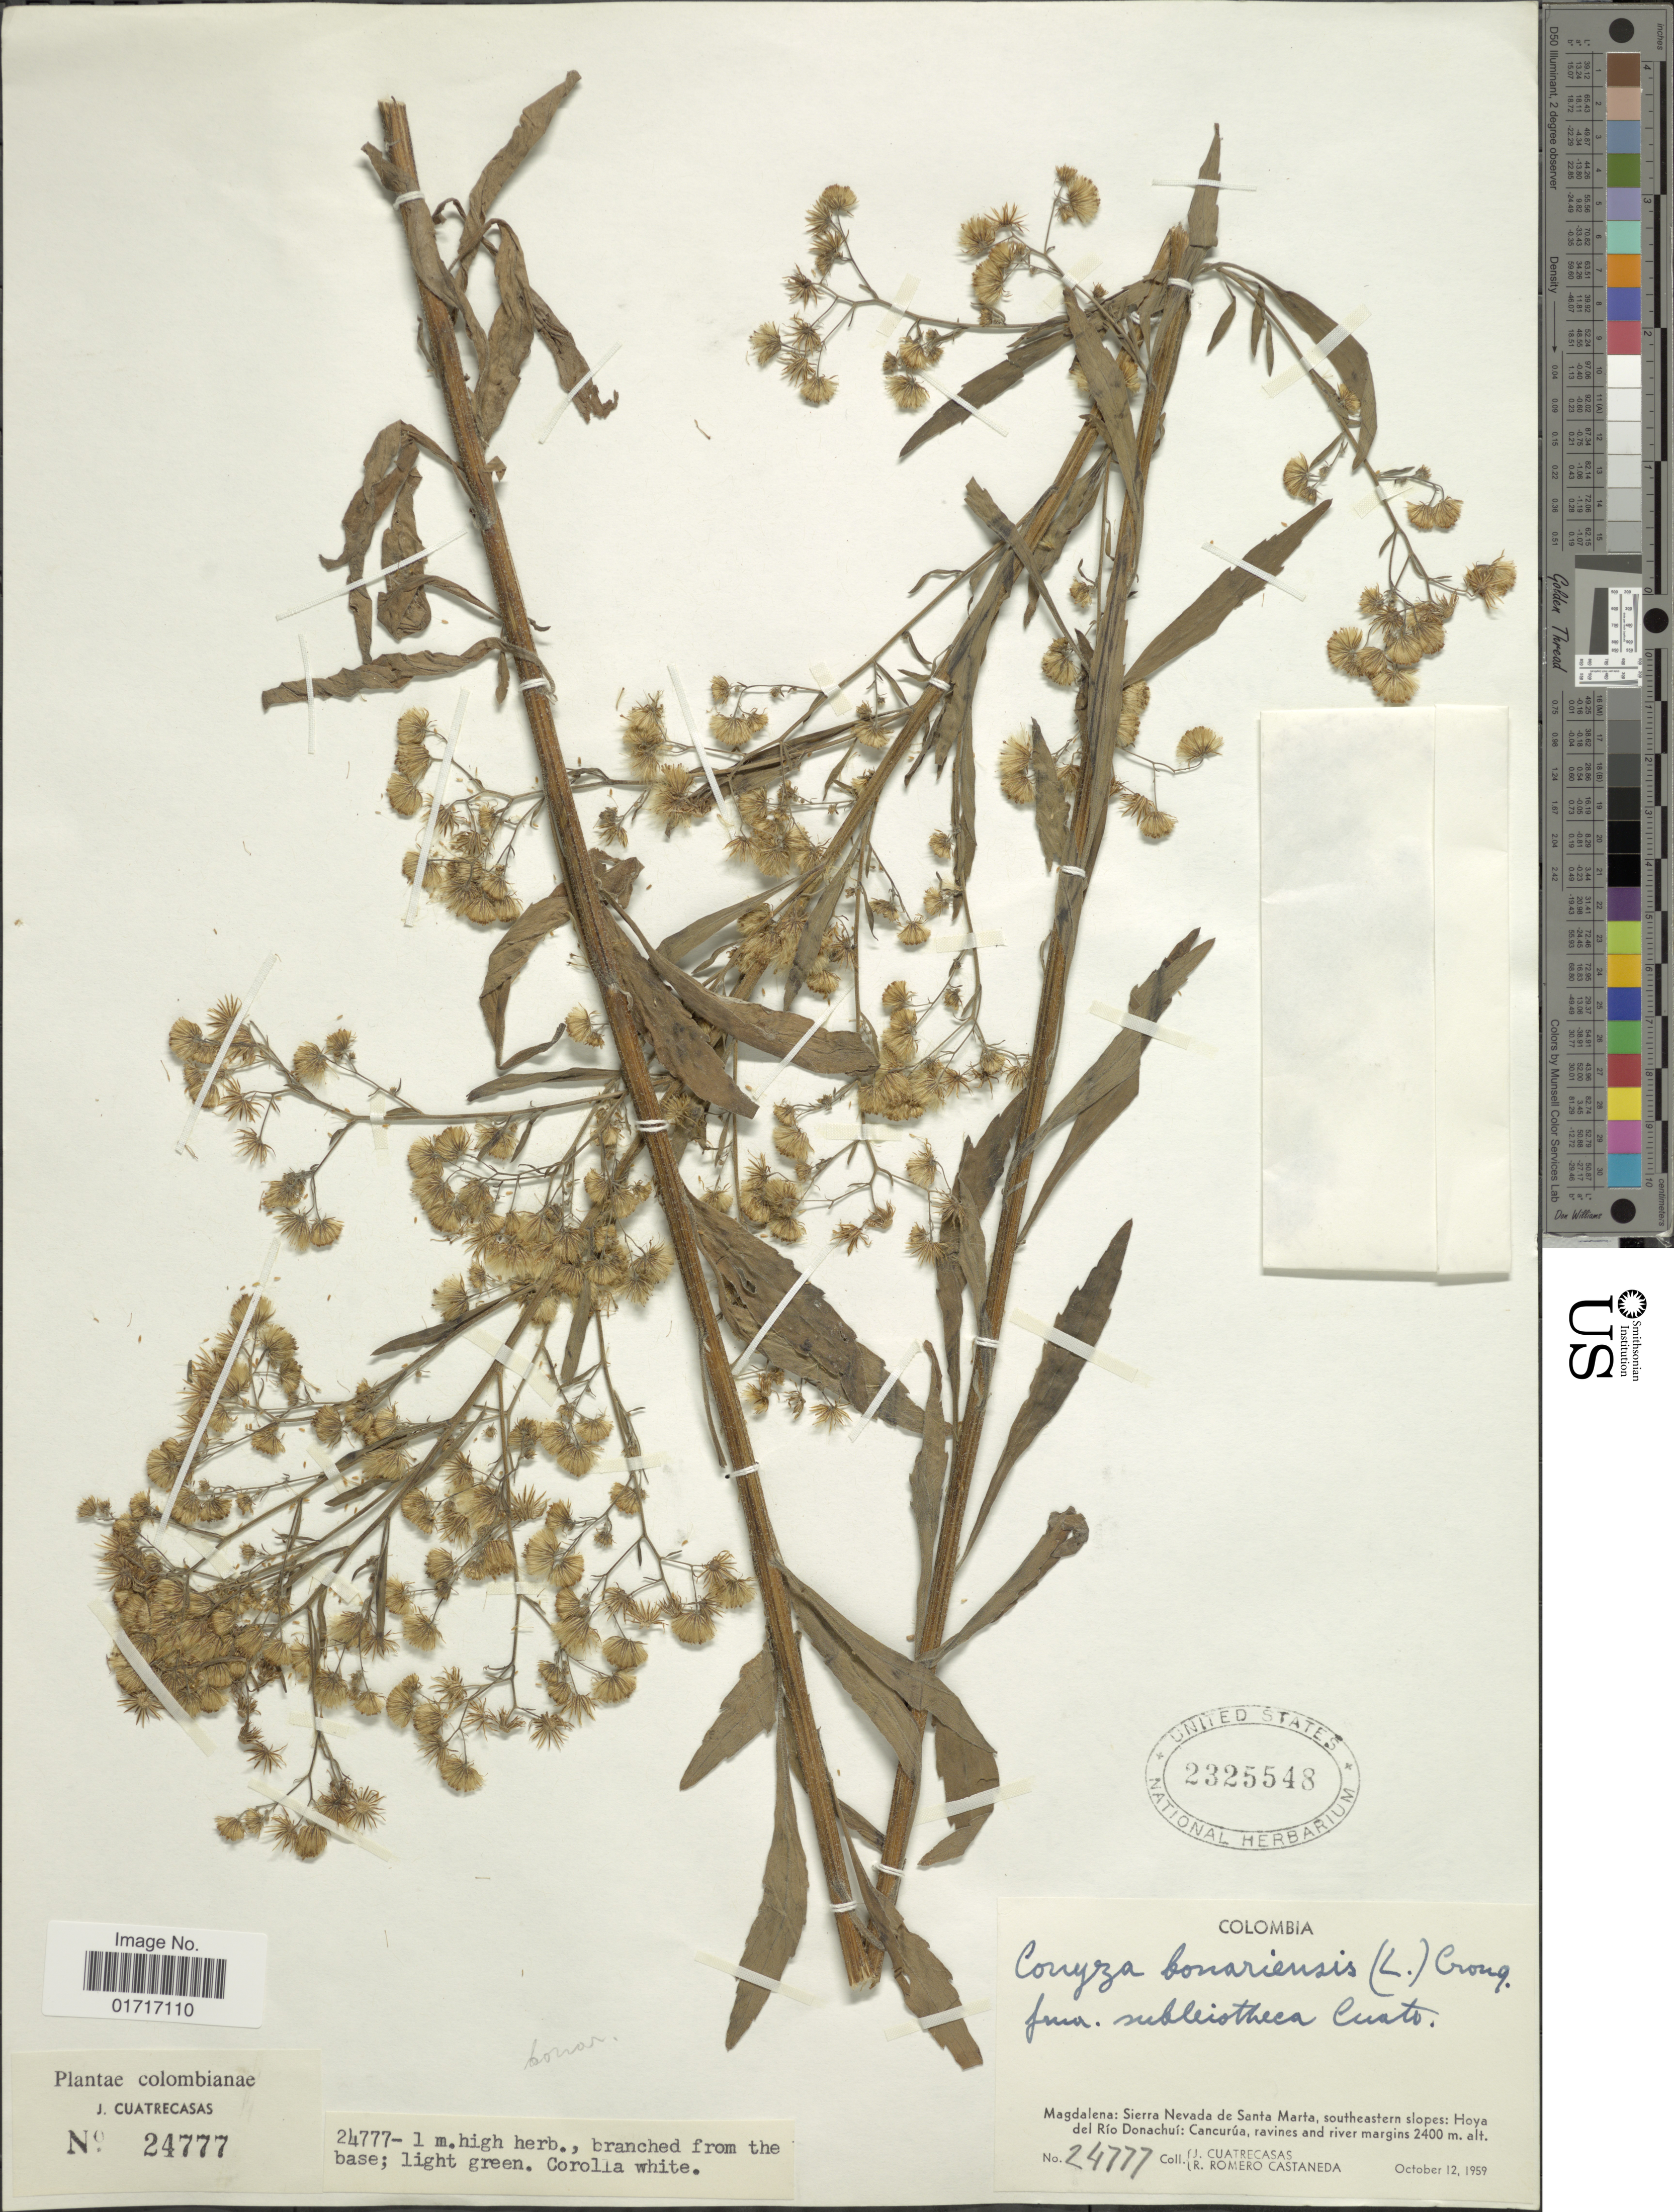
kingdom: Plantae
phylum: Tracheophyta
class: Magnoliopsida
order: Asterales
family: Asteraceae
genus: Conyza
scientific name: Conyza bonariensis f. subleiotheca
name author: Cuatrec.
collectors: J. Cuatrecasas & R. Romero Castañeda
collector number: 24777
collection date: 1959-10-12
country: Colombia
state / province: Magdalena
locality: Magdalena: Sierra Nevada de Santa Marta, southeastern slopes: Hoya del Rio Donacui: Cancurua, ravines and river margins.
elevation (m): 2400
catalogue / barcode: US 2325548